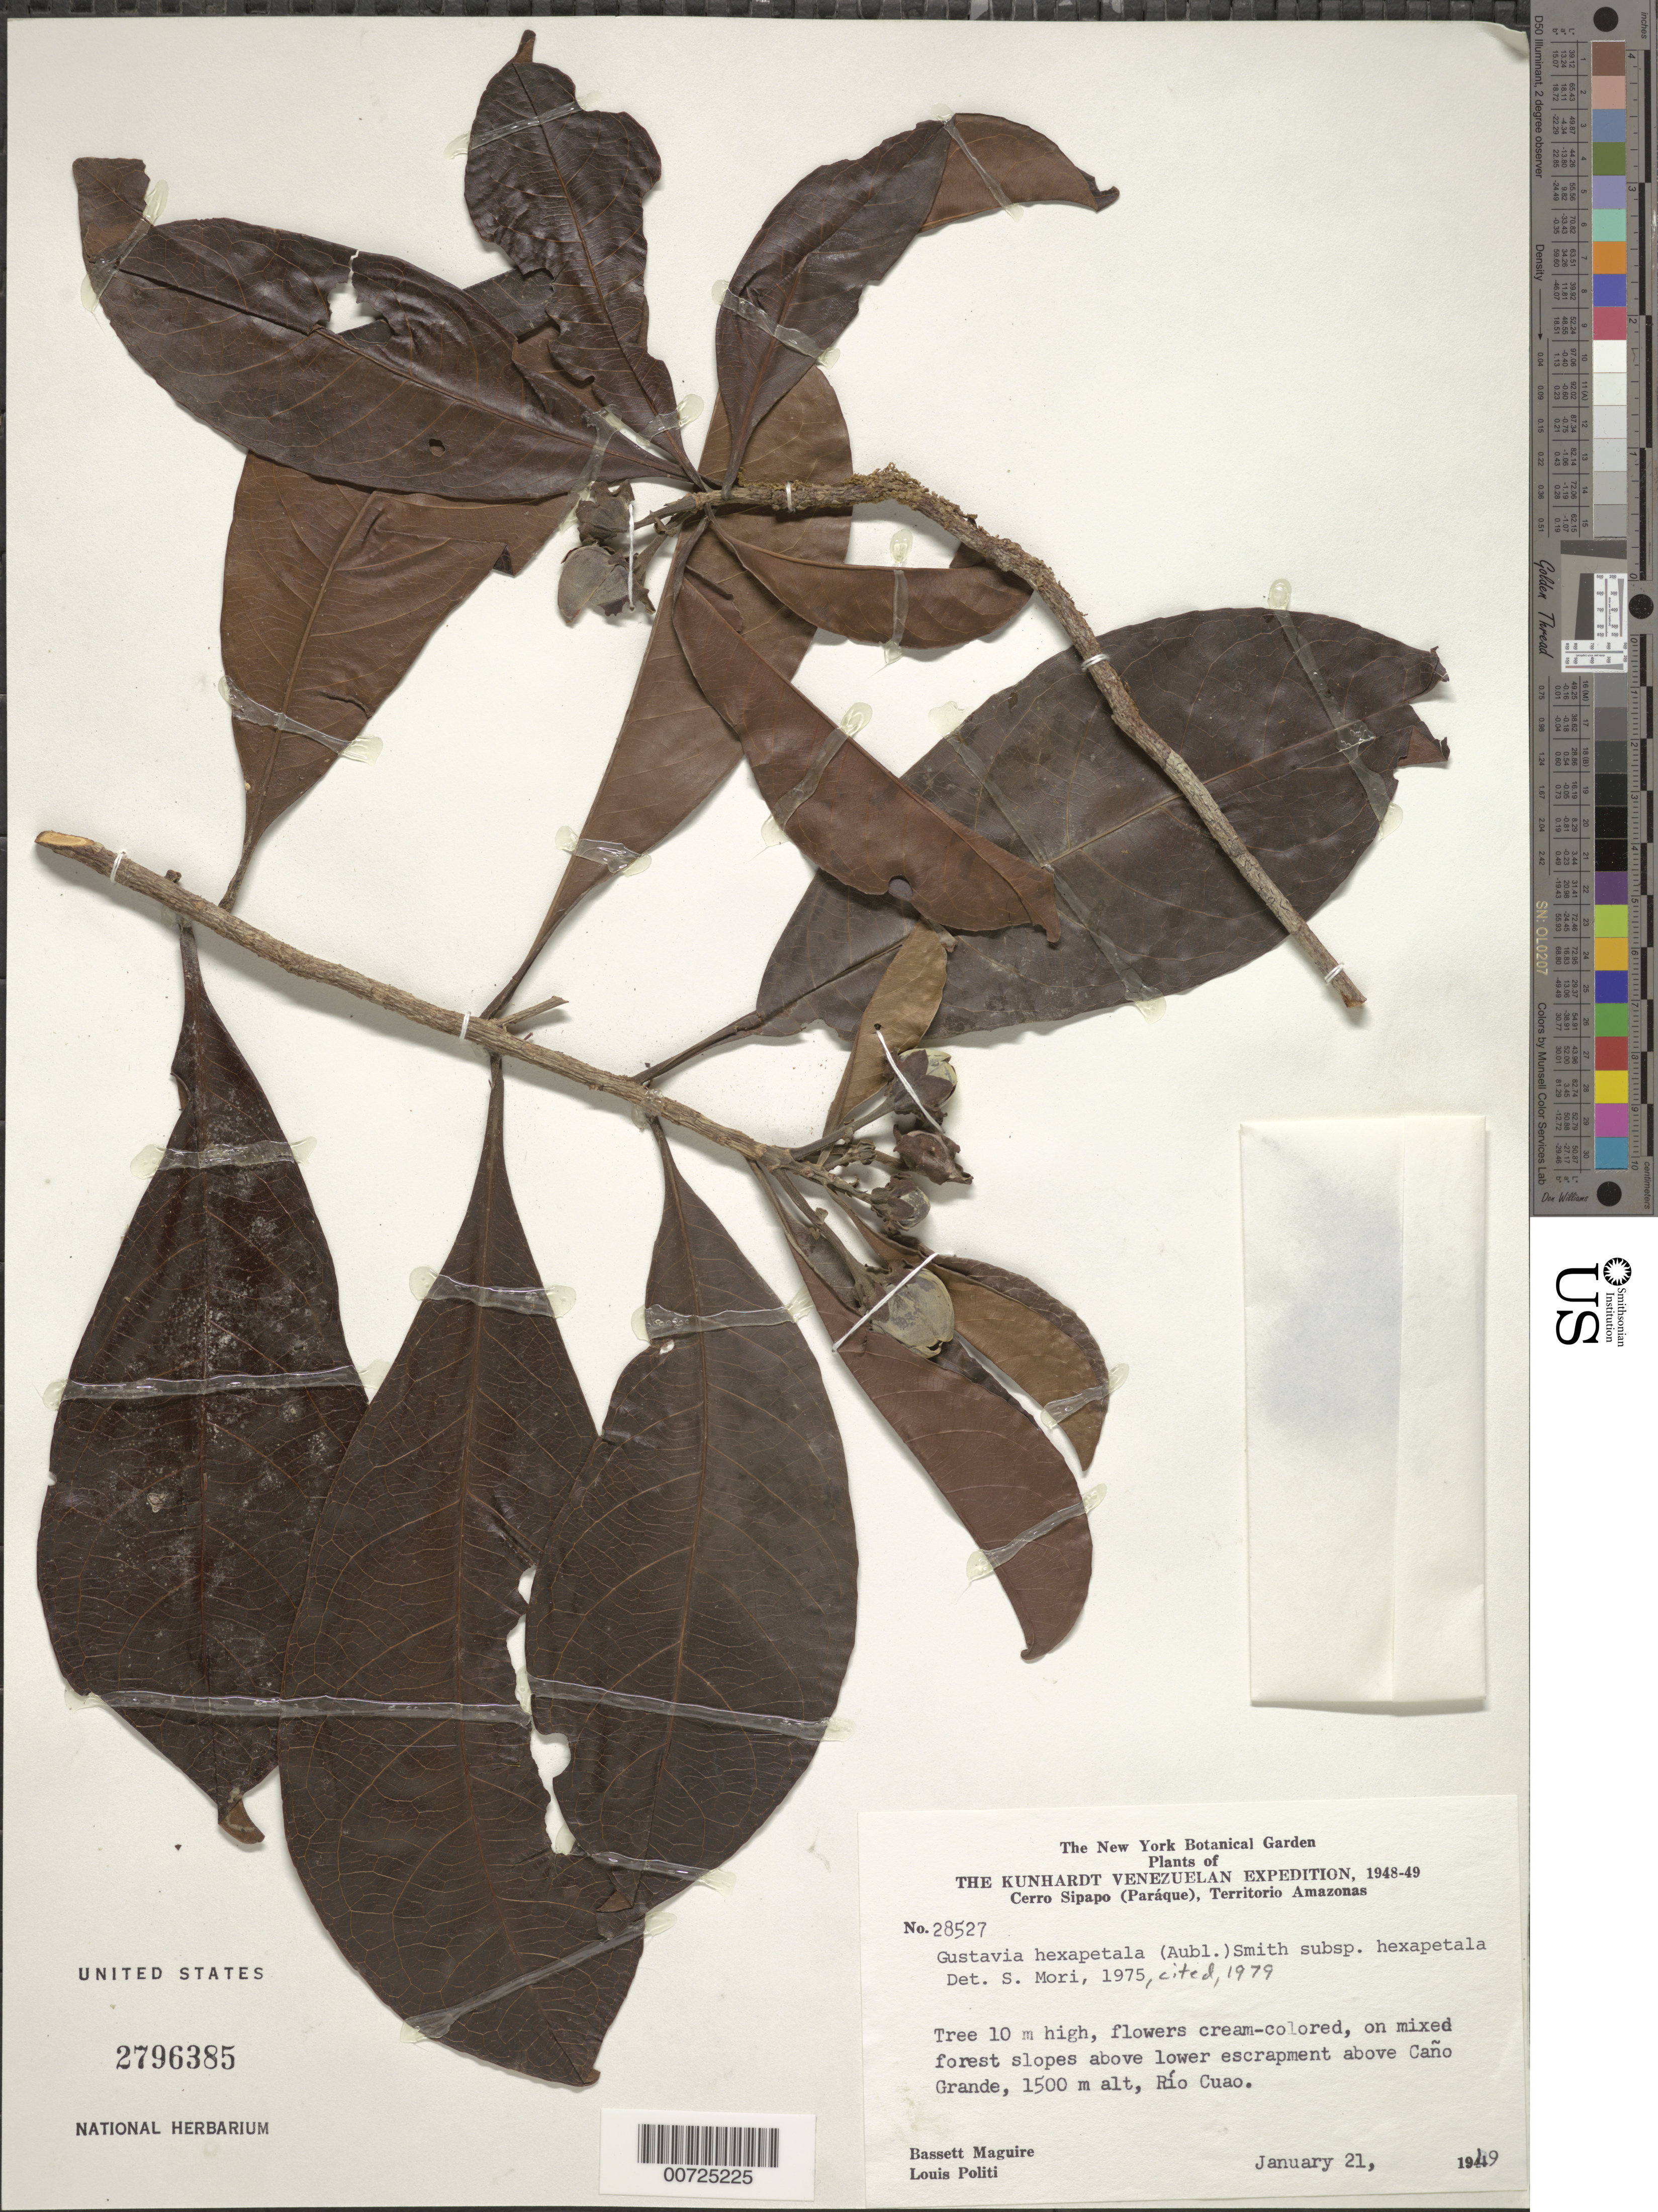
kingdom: Plantae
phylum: Tracheophyta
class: Magnoliopsida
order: Ericales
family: Lecythidaceae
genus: Gustavia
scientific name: Gustavia hexapetala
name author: (Aubl.) Sm.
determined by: Mori, Scott A.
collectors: B. Maguire & L. Politi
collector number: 28527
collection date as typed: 21-Jan-49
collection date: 1949-01-21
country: Venezuela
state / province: Amazonas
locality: Cerro Sipapo (Paráque), Caño Grande, Río Cuao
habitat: Mixed forest slopes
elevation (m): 1500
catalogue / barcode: US 2796385